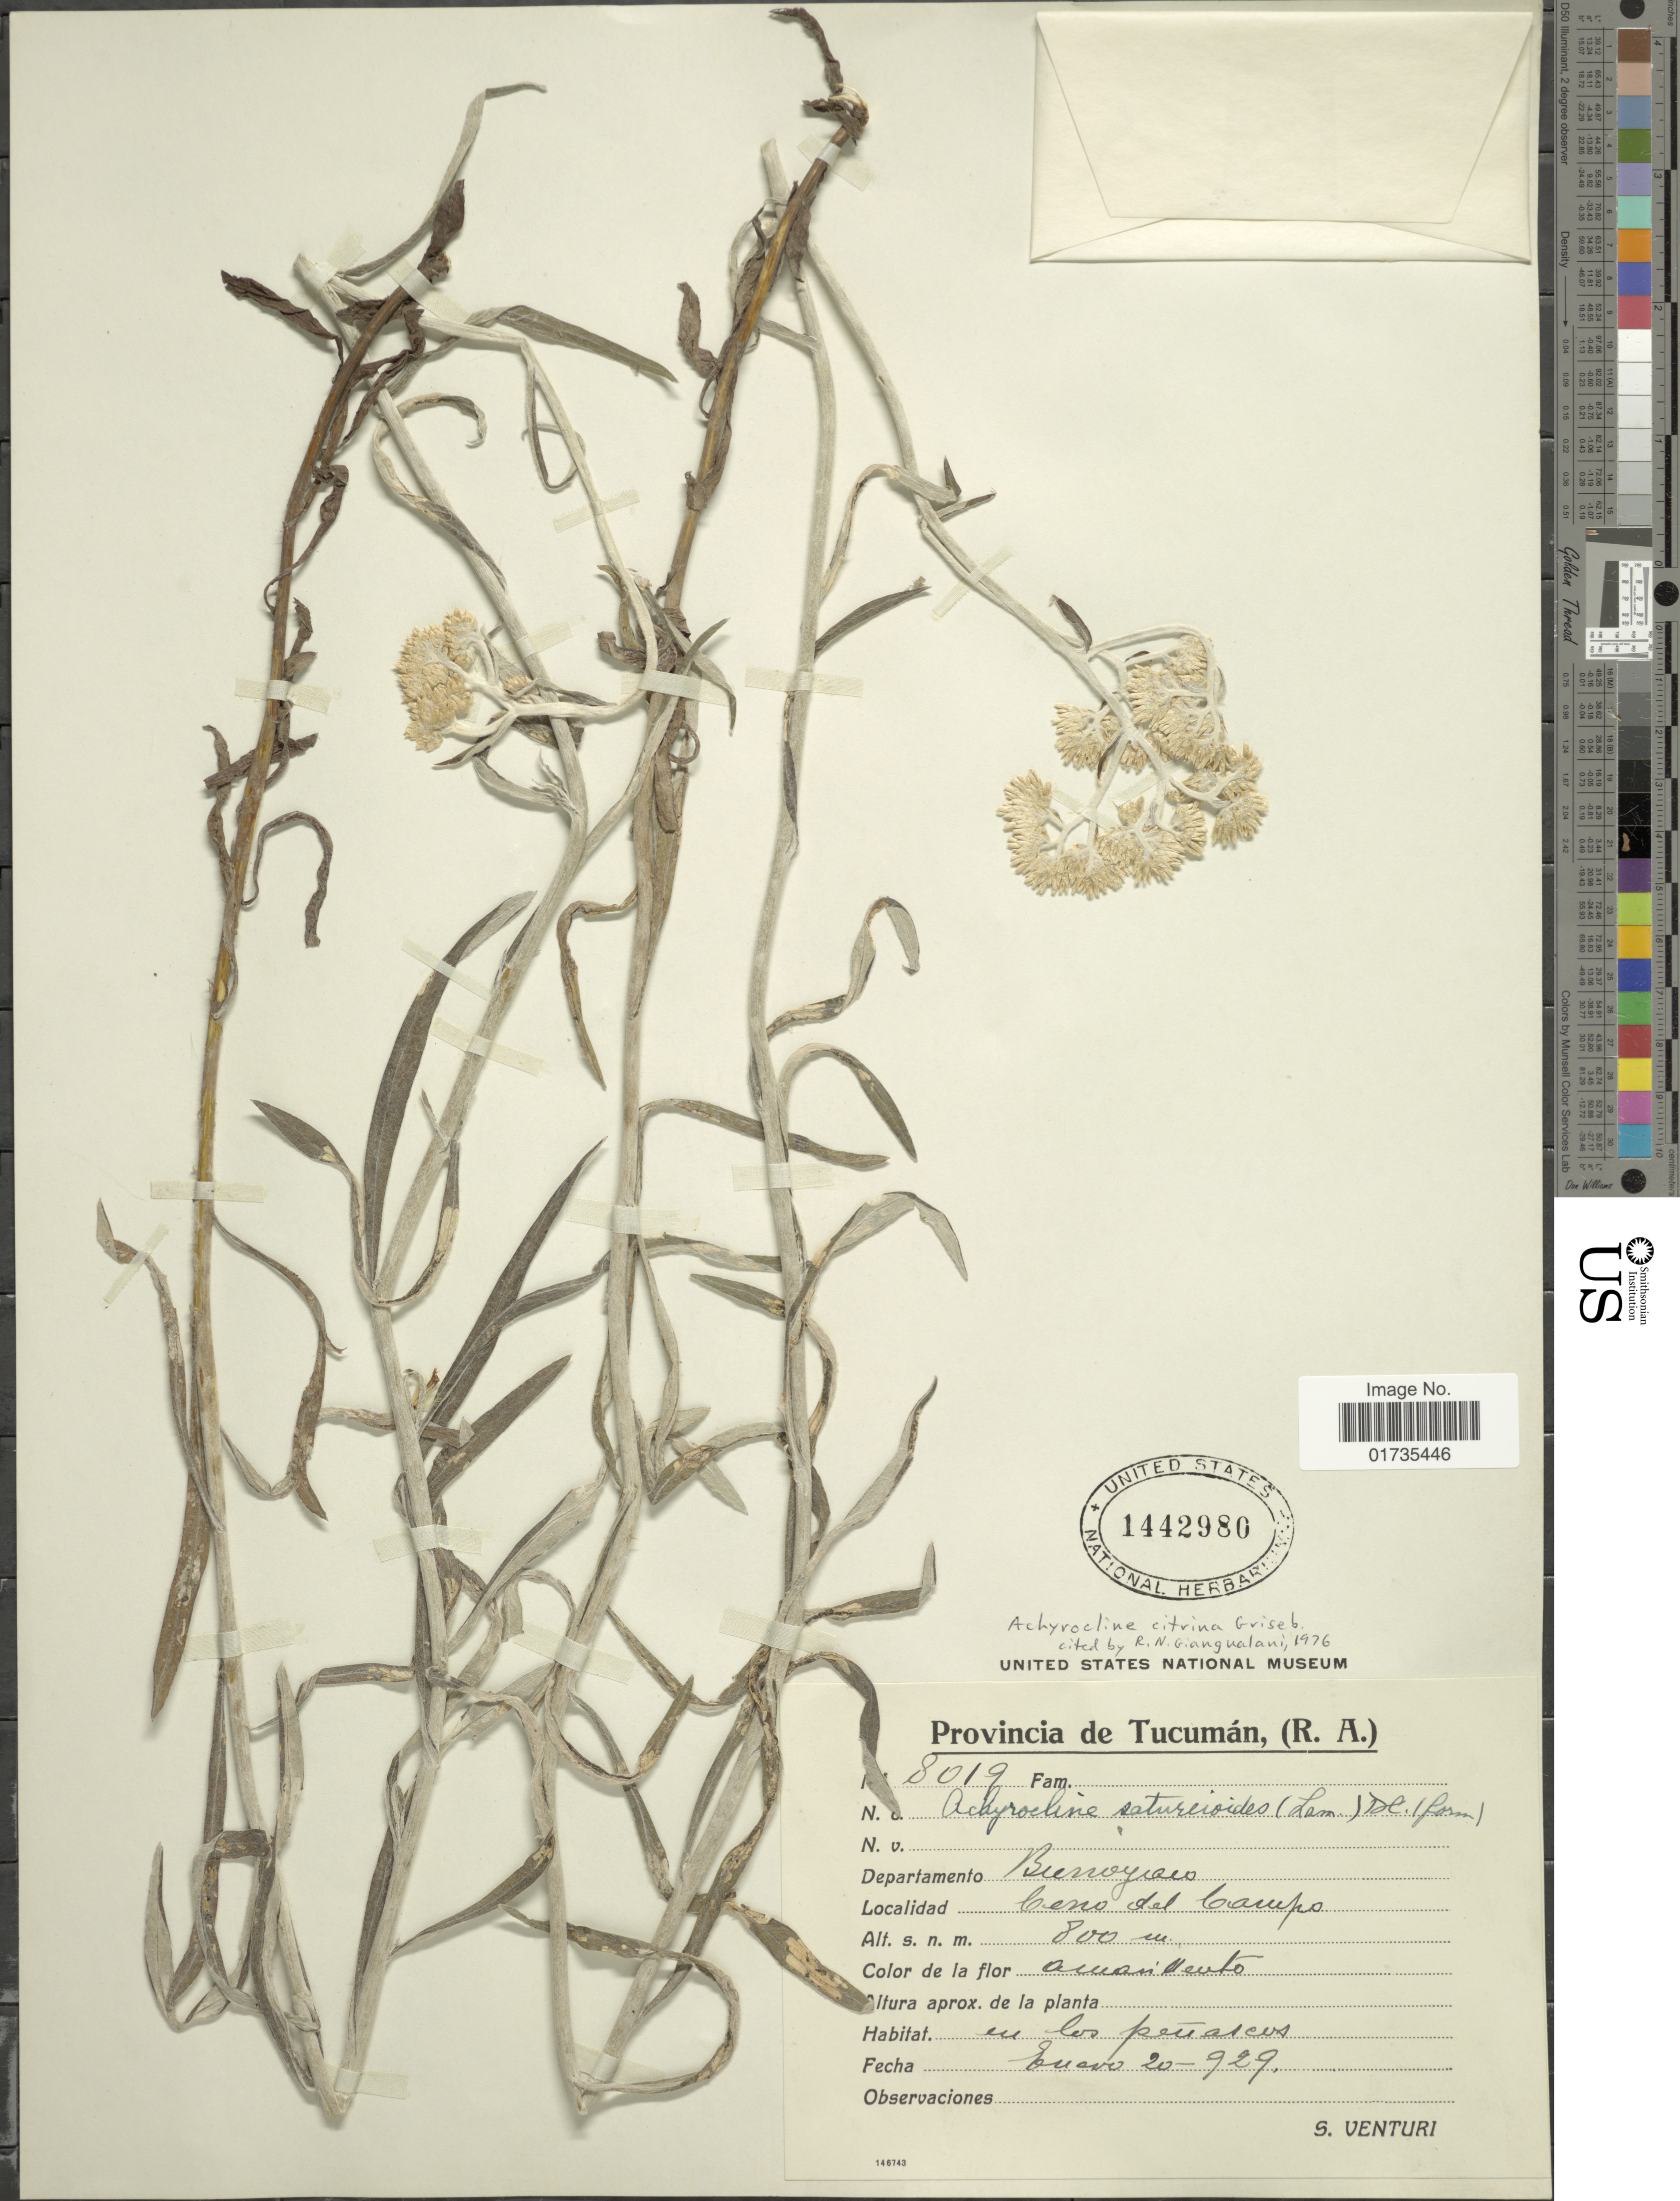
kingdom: Plantae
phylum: Tracheophyta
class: Magnoliopsida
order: Asterales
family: Asteraceae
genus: Achyrocline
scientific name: Achyrocline citrina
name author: Griseb.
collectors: S. Venturi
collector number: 8019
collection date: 1929-01-20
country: Argentina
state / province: Tucuman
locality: Provincia Tucuman. Departamento Bunoyaco. Ceno del Campo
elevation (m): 800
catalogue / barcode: US 1442980